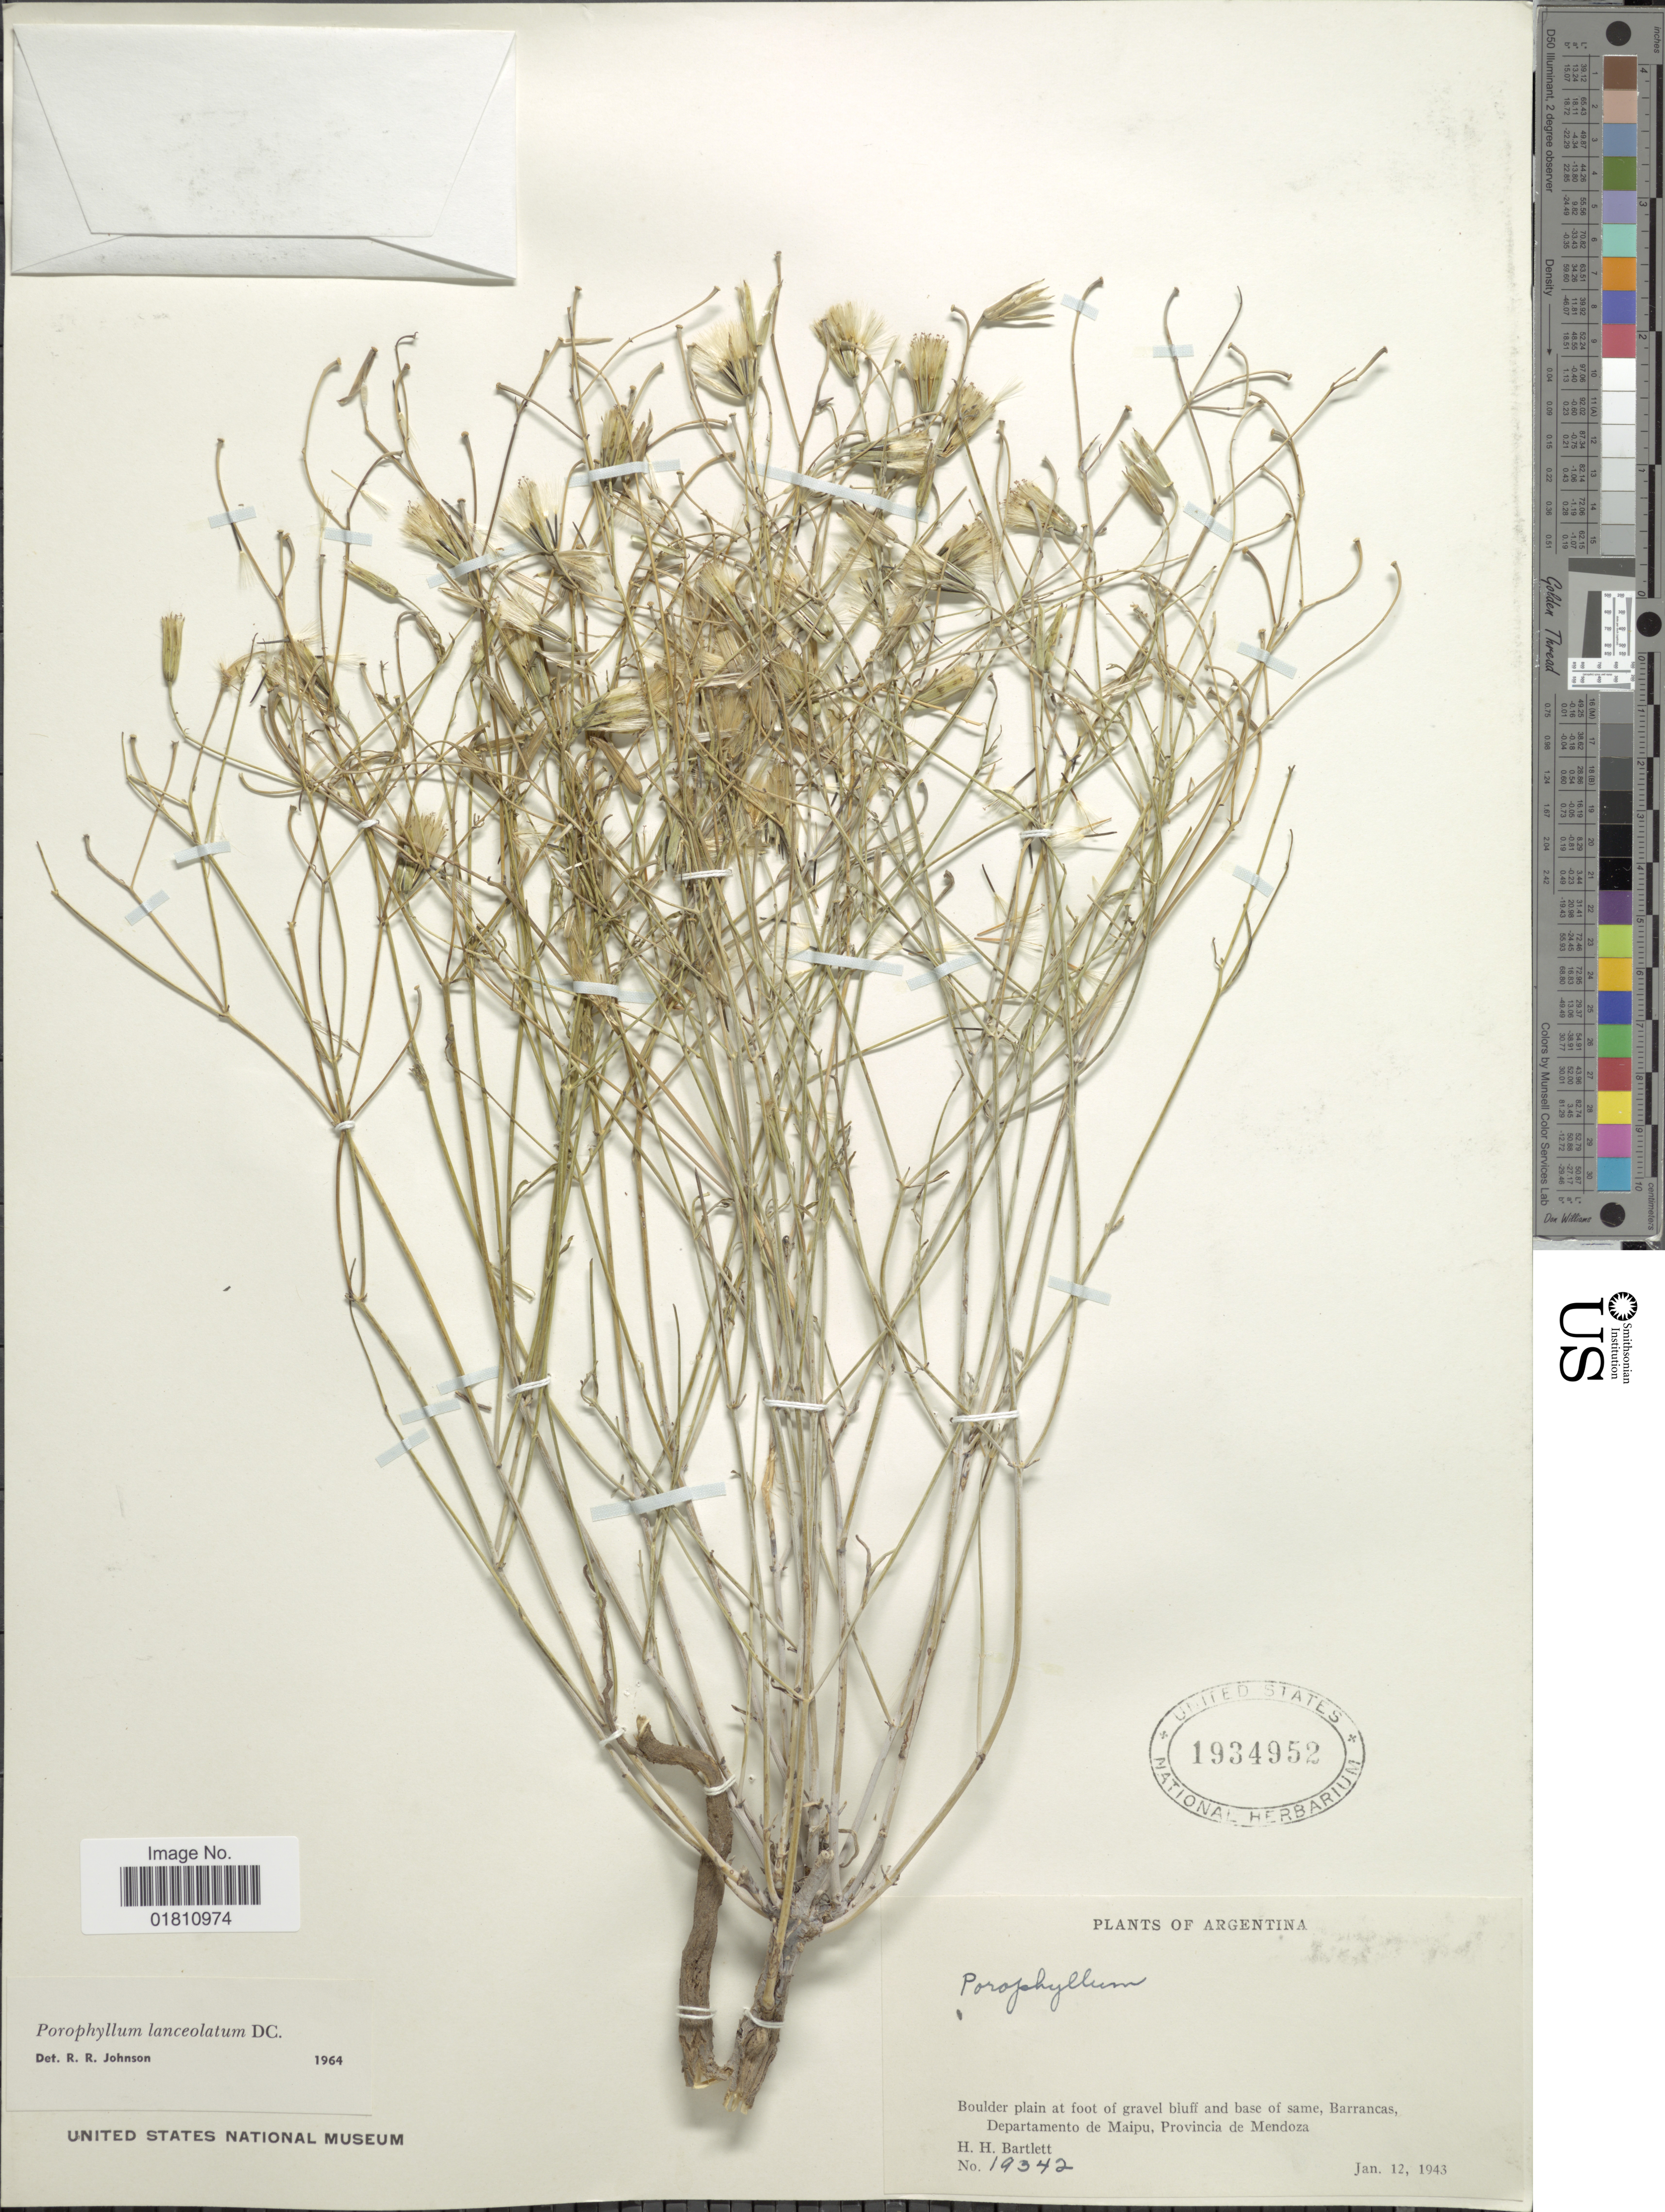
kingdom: Plantae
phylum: Tracheophyta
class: Magnoliopsida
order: Asterales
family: Asteraceae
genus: Porophyllum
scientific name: Porophyllum lanceolatum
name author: DC.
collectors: H. H. Bartlett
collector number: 19342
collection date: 1943-01-12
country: Argentina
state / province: Mendoza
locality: Boulder plain at foot of gravel bluff and base of same, Barrancas, Departamento de Maipu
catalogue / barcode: US 1934952